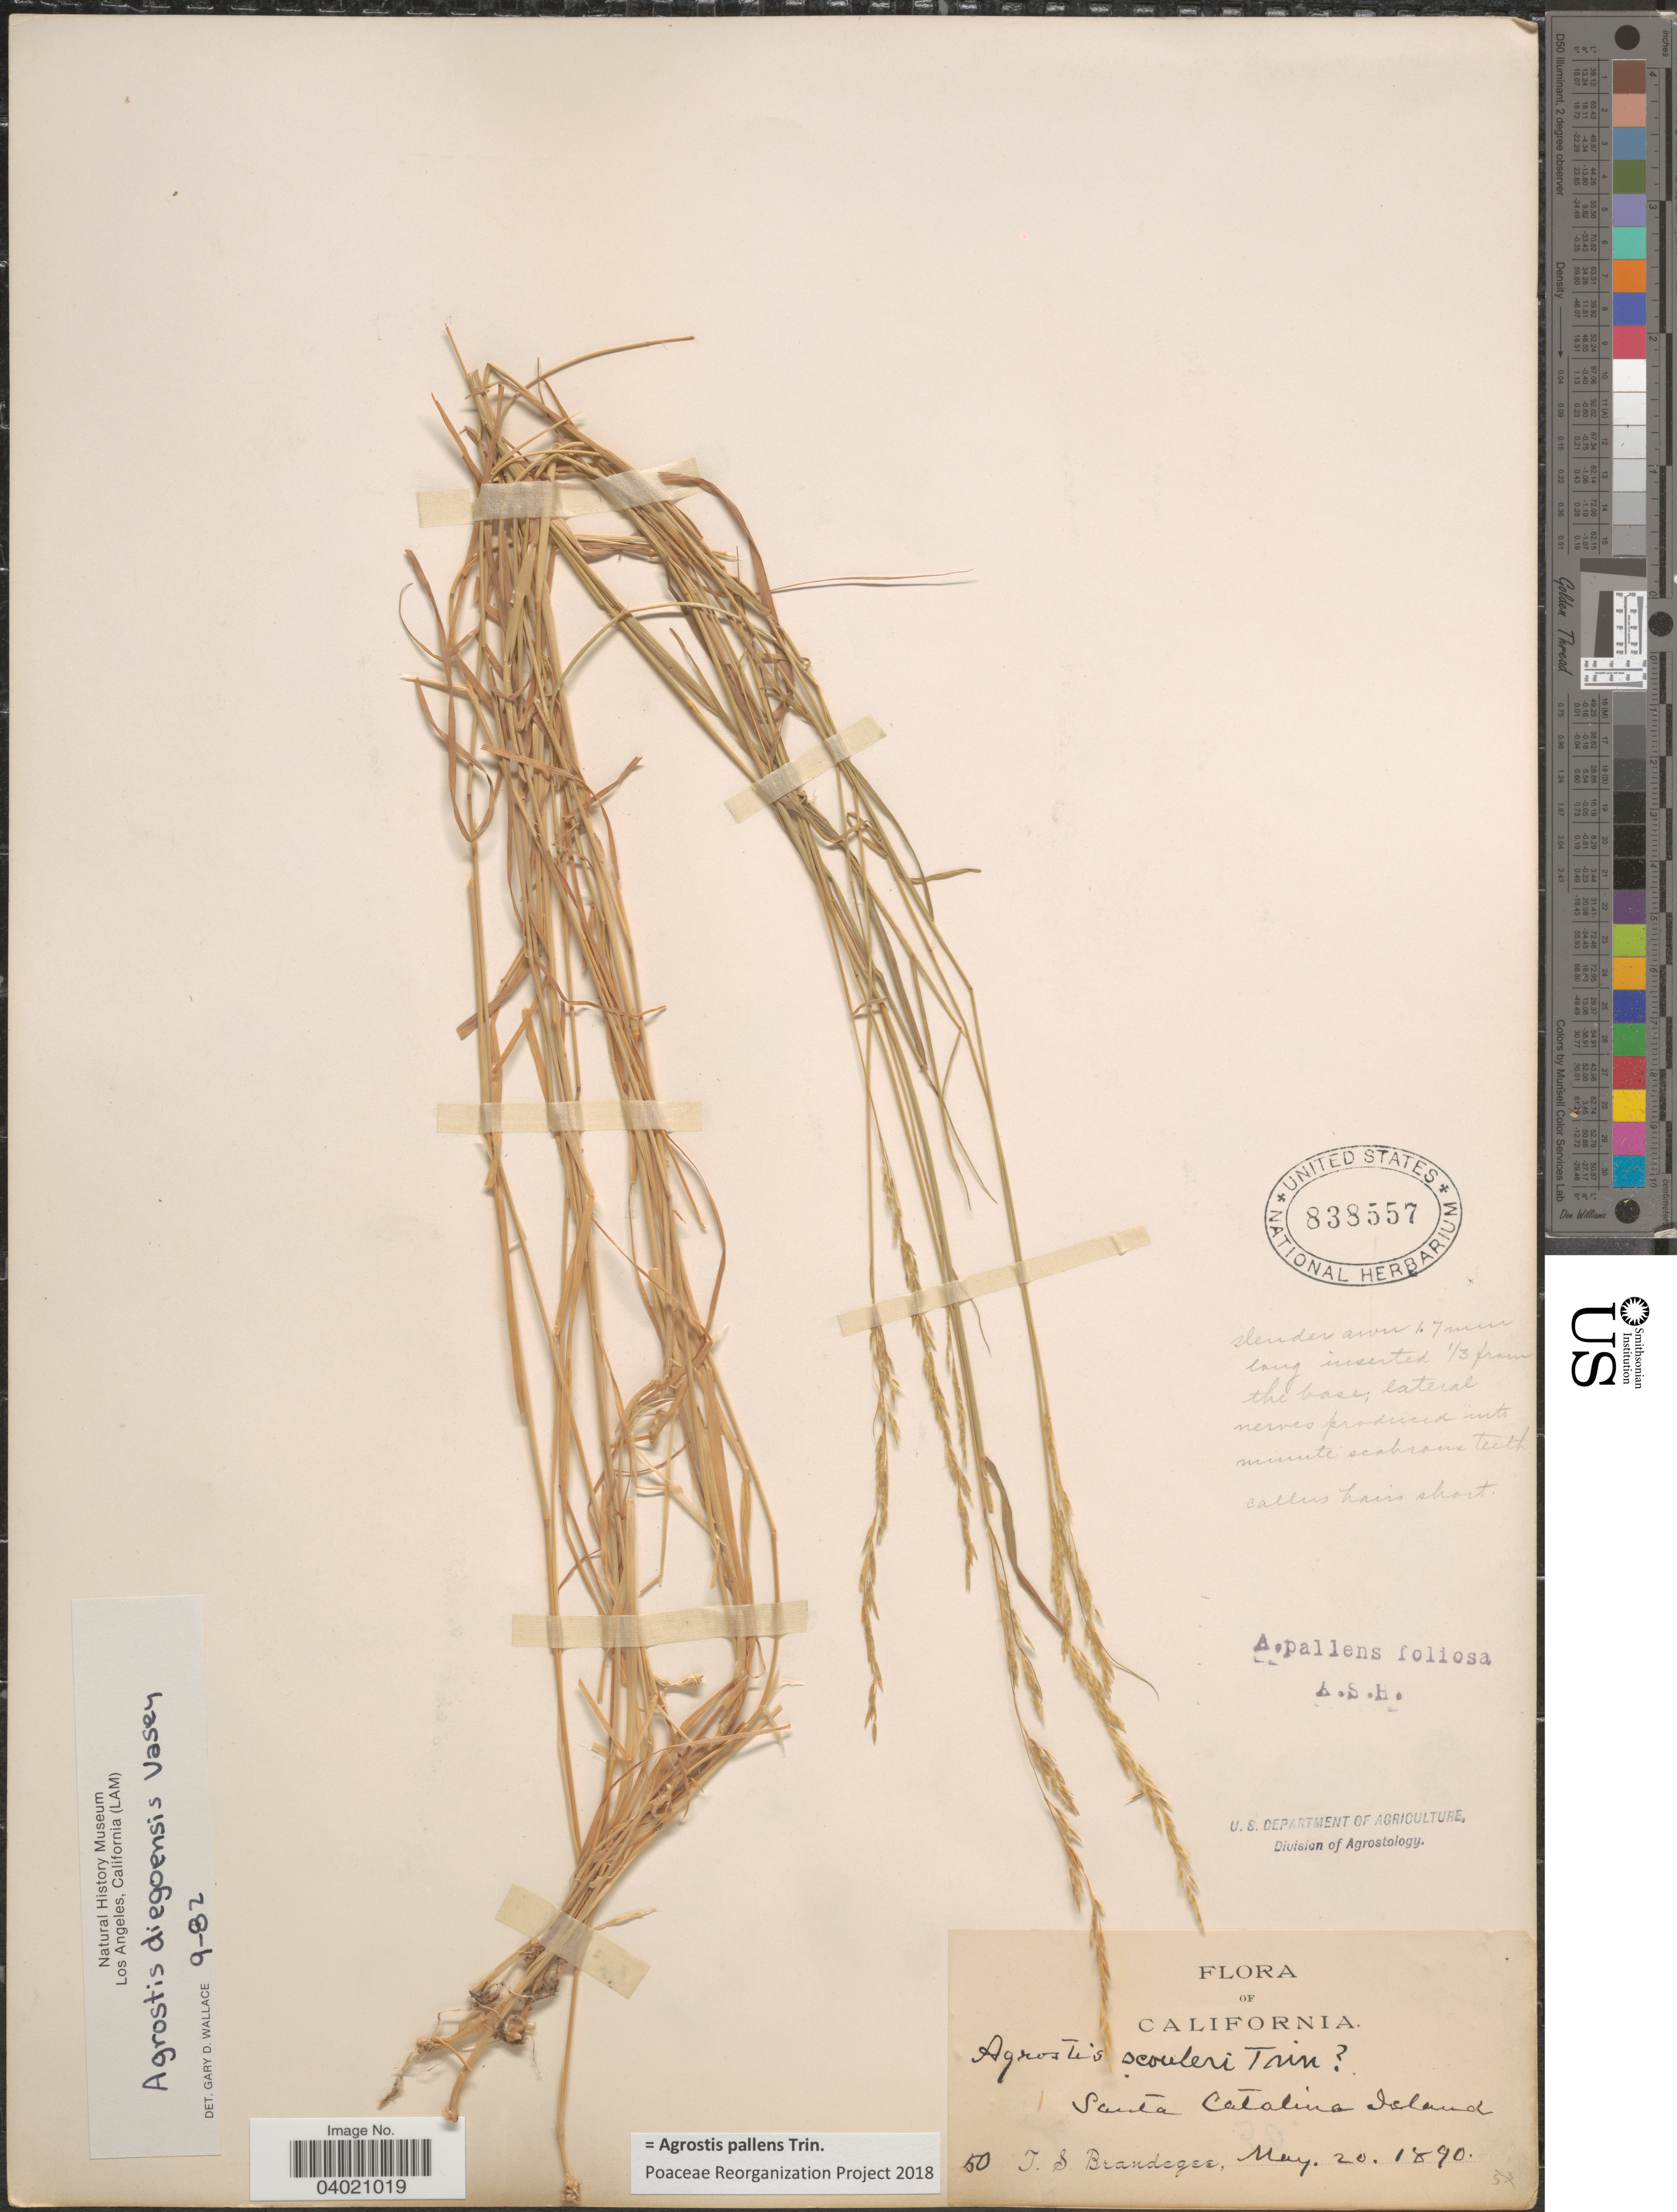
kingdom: Plantae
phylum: Tracheophyta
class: Liliopsida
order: Poales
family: Poaceae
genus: Agrostis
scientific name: Agrostis pallens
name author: Trin.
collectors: T. S. Brandegee (herbarium)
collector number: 50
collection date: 1890-05-20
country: United States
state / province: California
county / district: Los Angeles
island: Santa Catalina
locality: Santa Catalina Island.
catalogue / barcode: US 838557